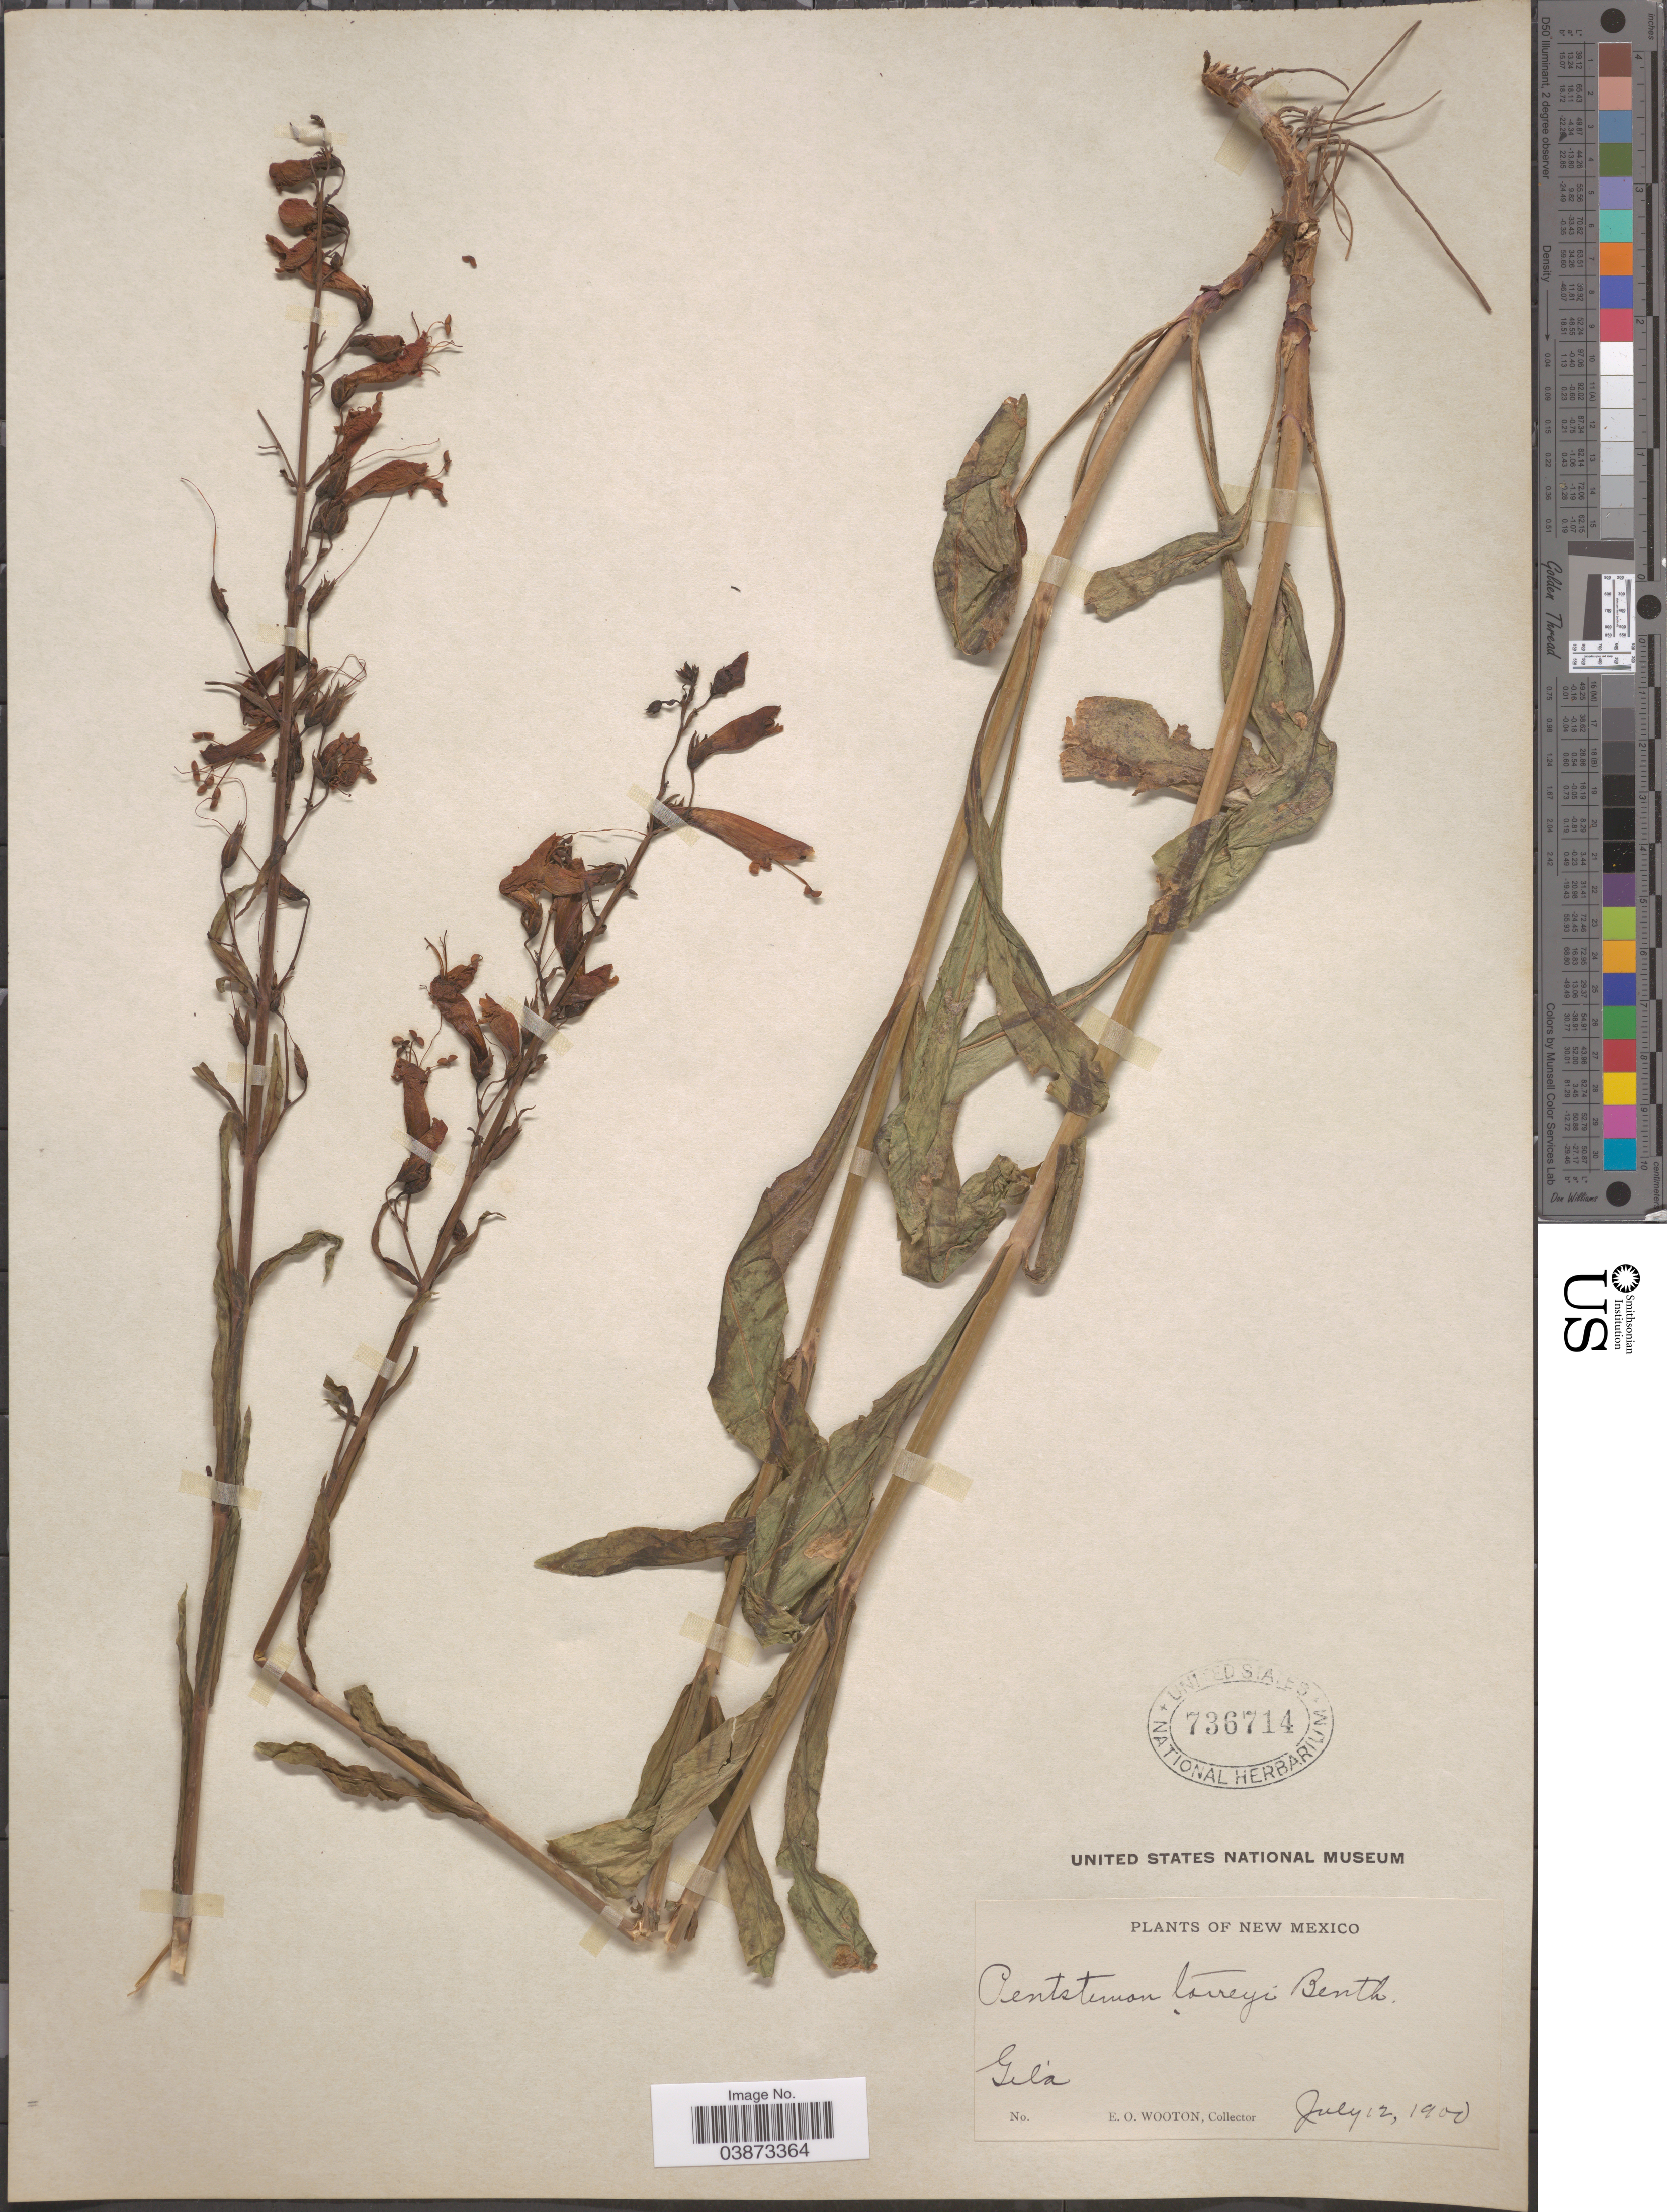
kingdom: Plantae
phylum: Tracheophyta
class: Magnoliopsida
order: Lamiales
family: Plantaginaceae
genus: Penstemon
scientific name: Penstemon barbatus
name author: (Cav.) Roth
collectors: E. O. Wooton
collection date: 1900-07-12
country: United States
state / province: New Mexico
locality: Gila.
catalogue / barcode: US 736714